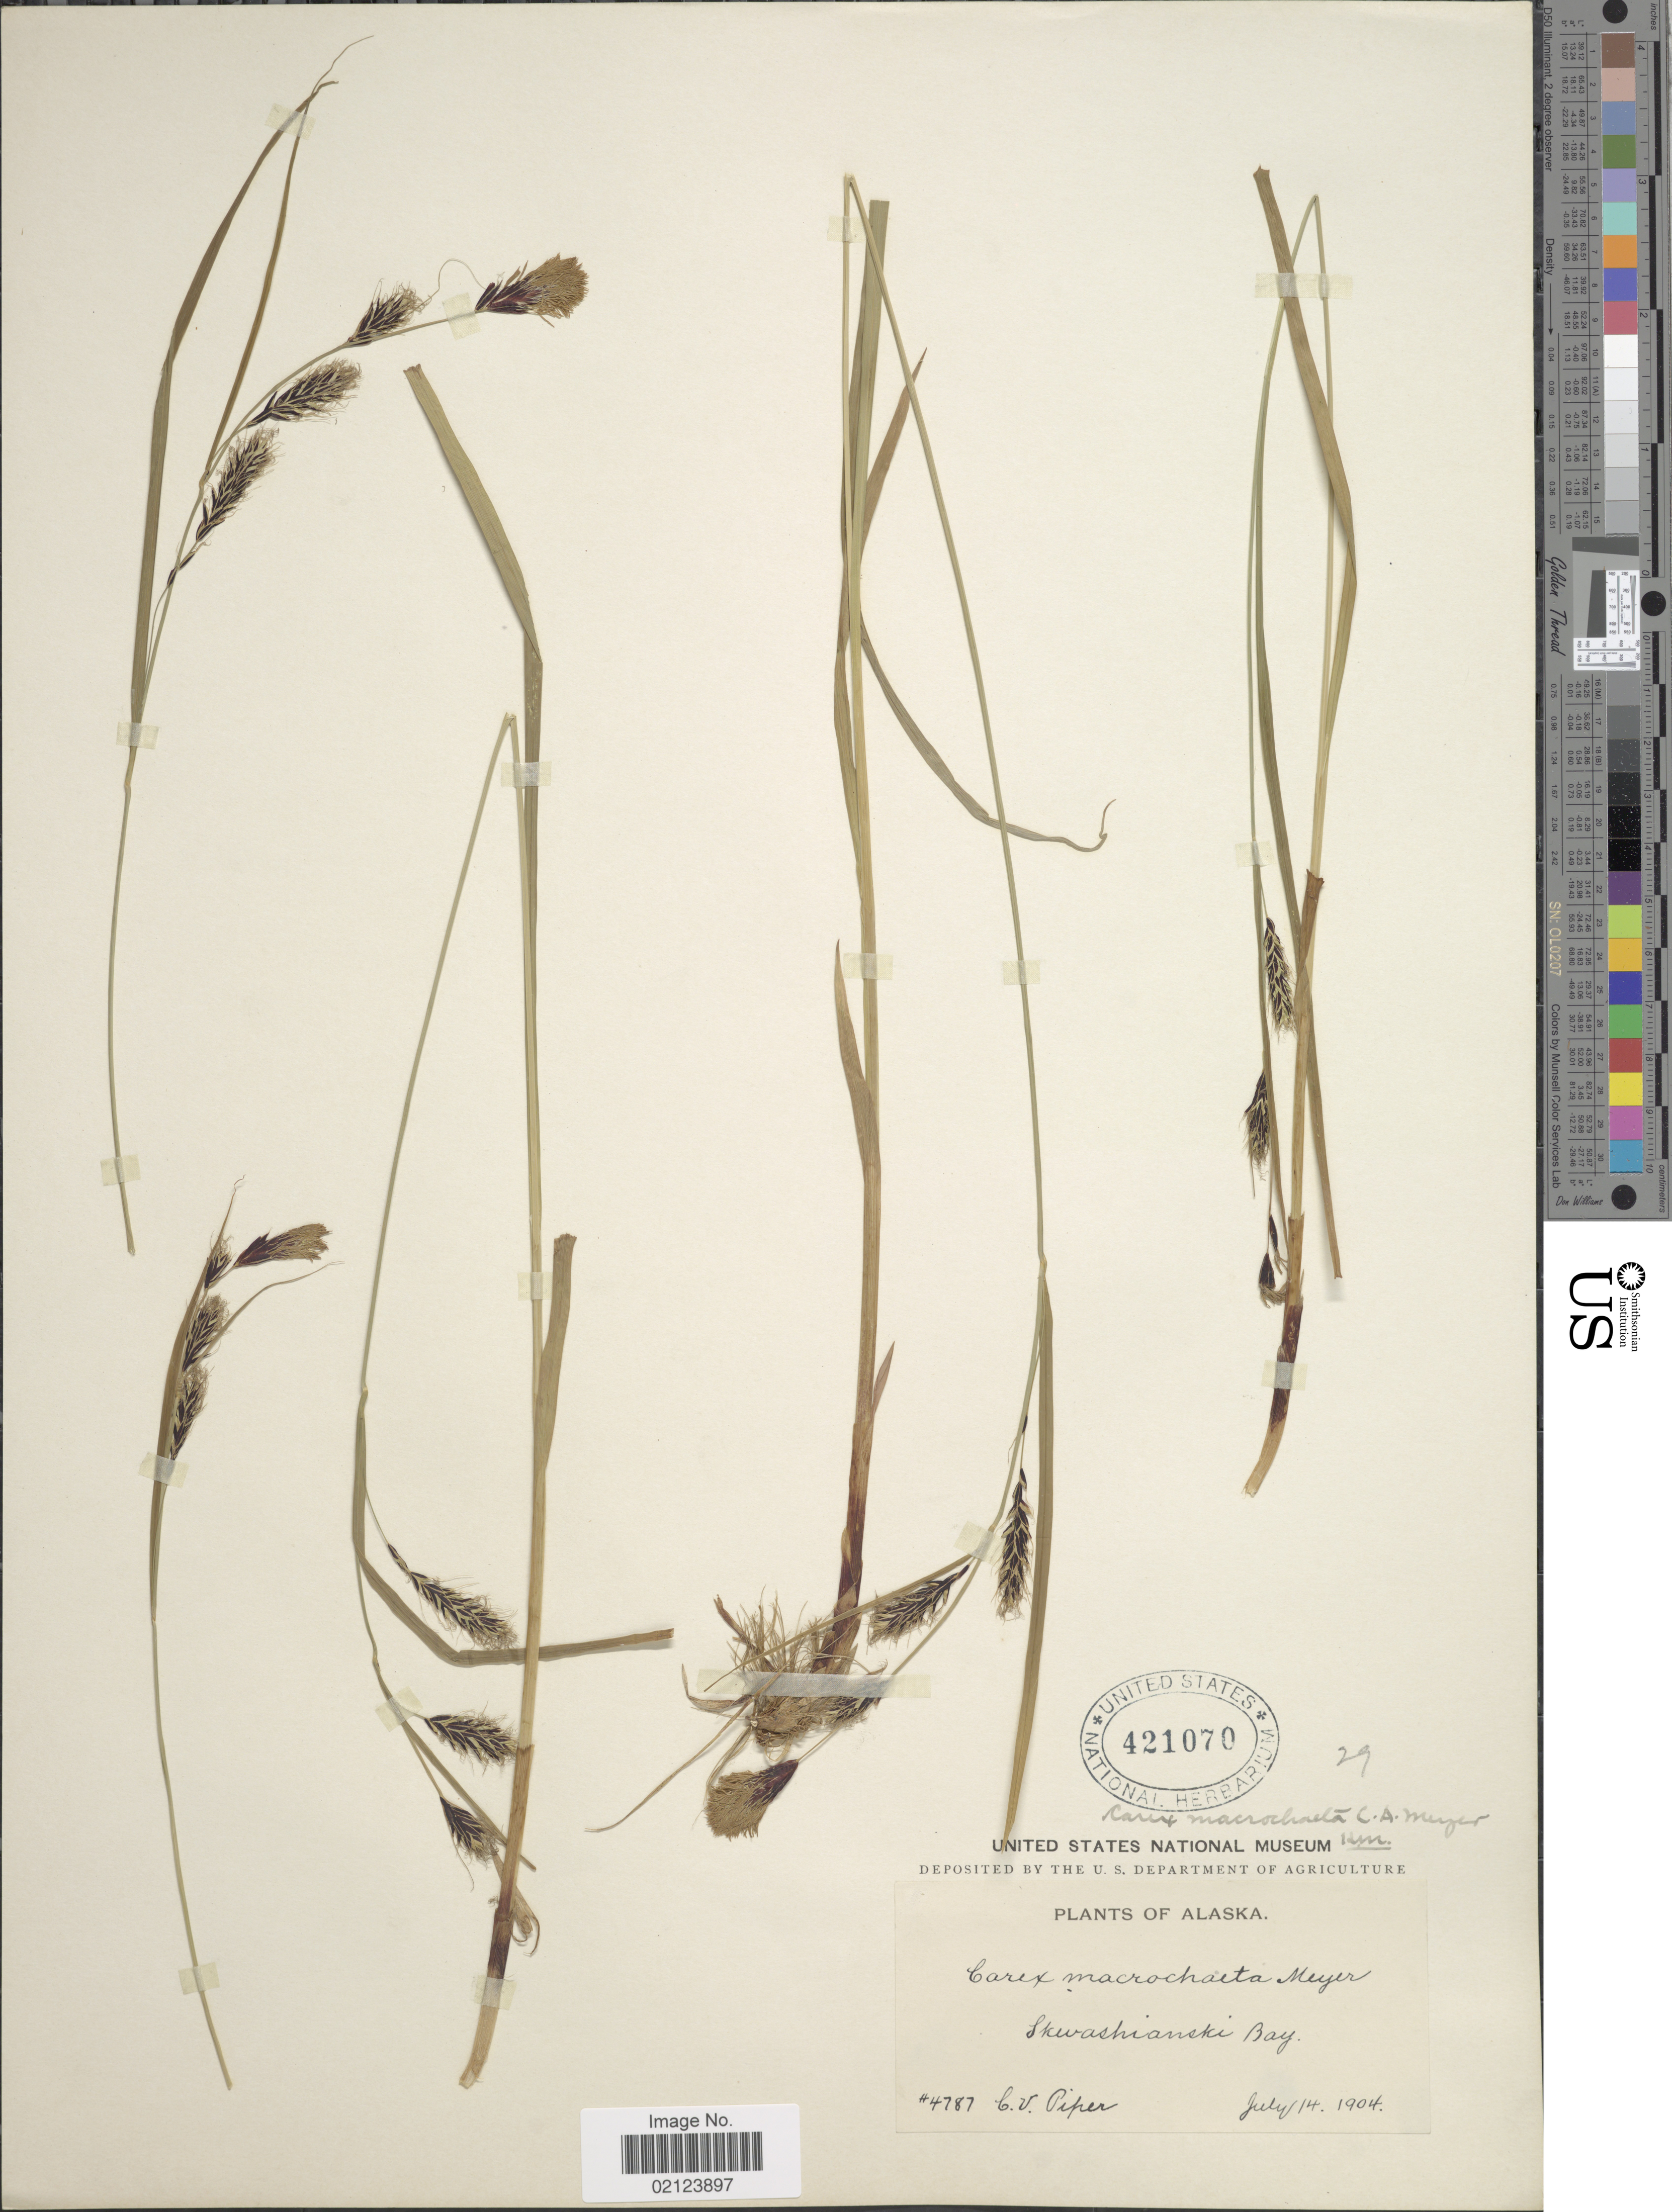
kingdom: Plantae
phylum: Tracheophyta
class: Liliopsida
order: Poales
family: Cyperaceae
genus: Carex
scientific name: Carex macrochaeta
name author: C.A. Mey.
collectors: C. V. Piper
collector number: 4787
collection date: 1904-07-14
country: United States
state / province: Alaska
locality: Skwashianski Bay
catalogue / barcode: US 421070